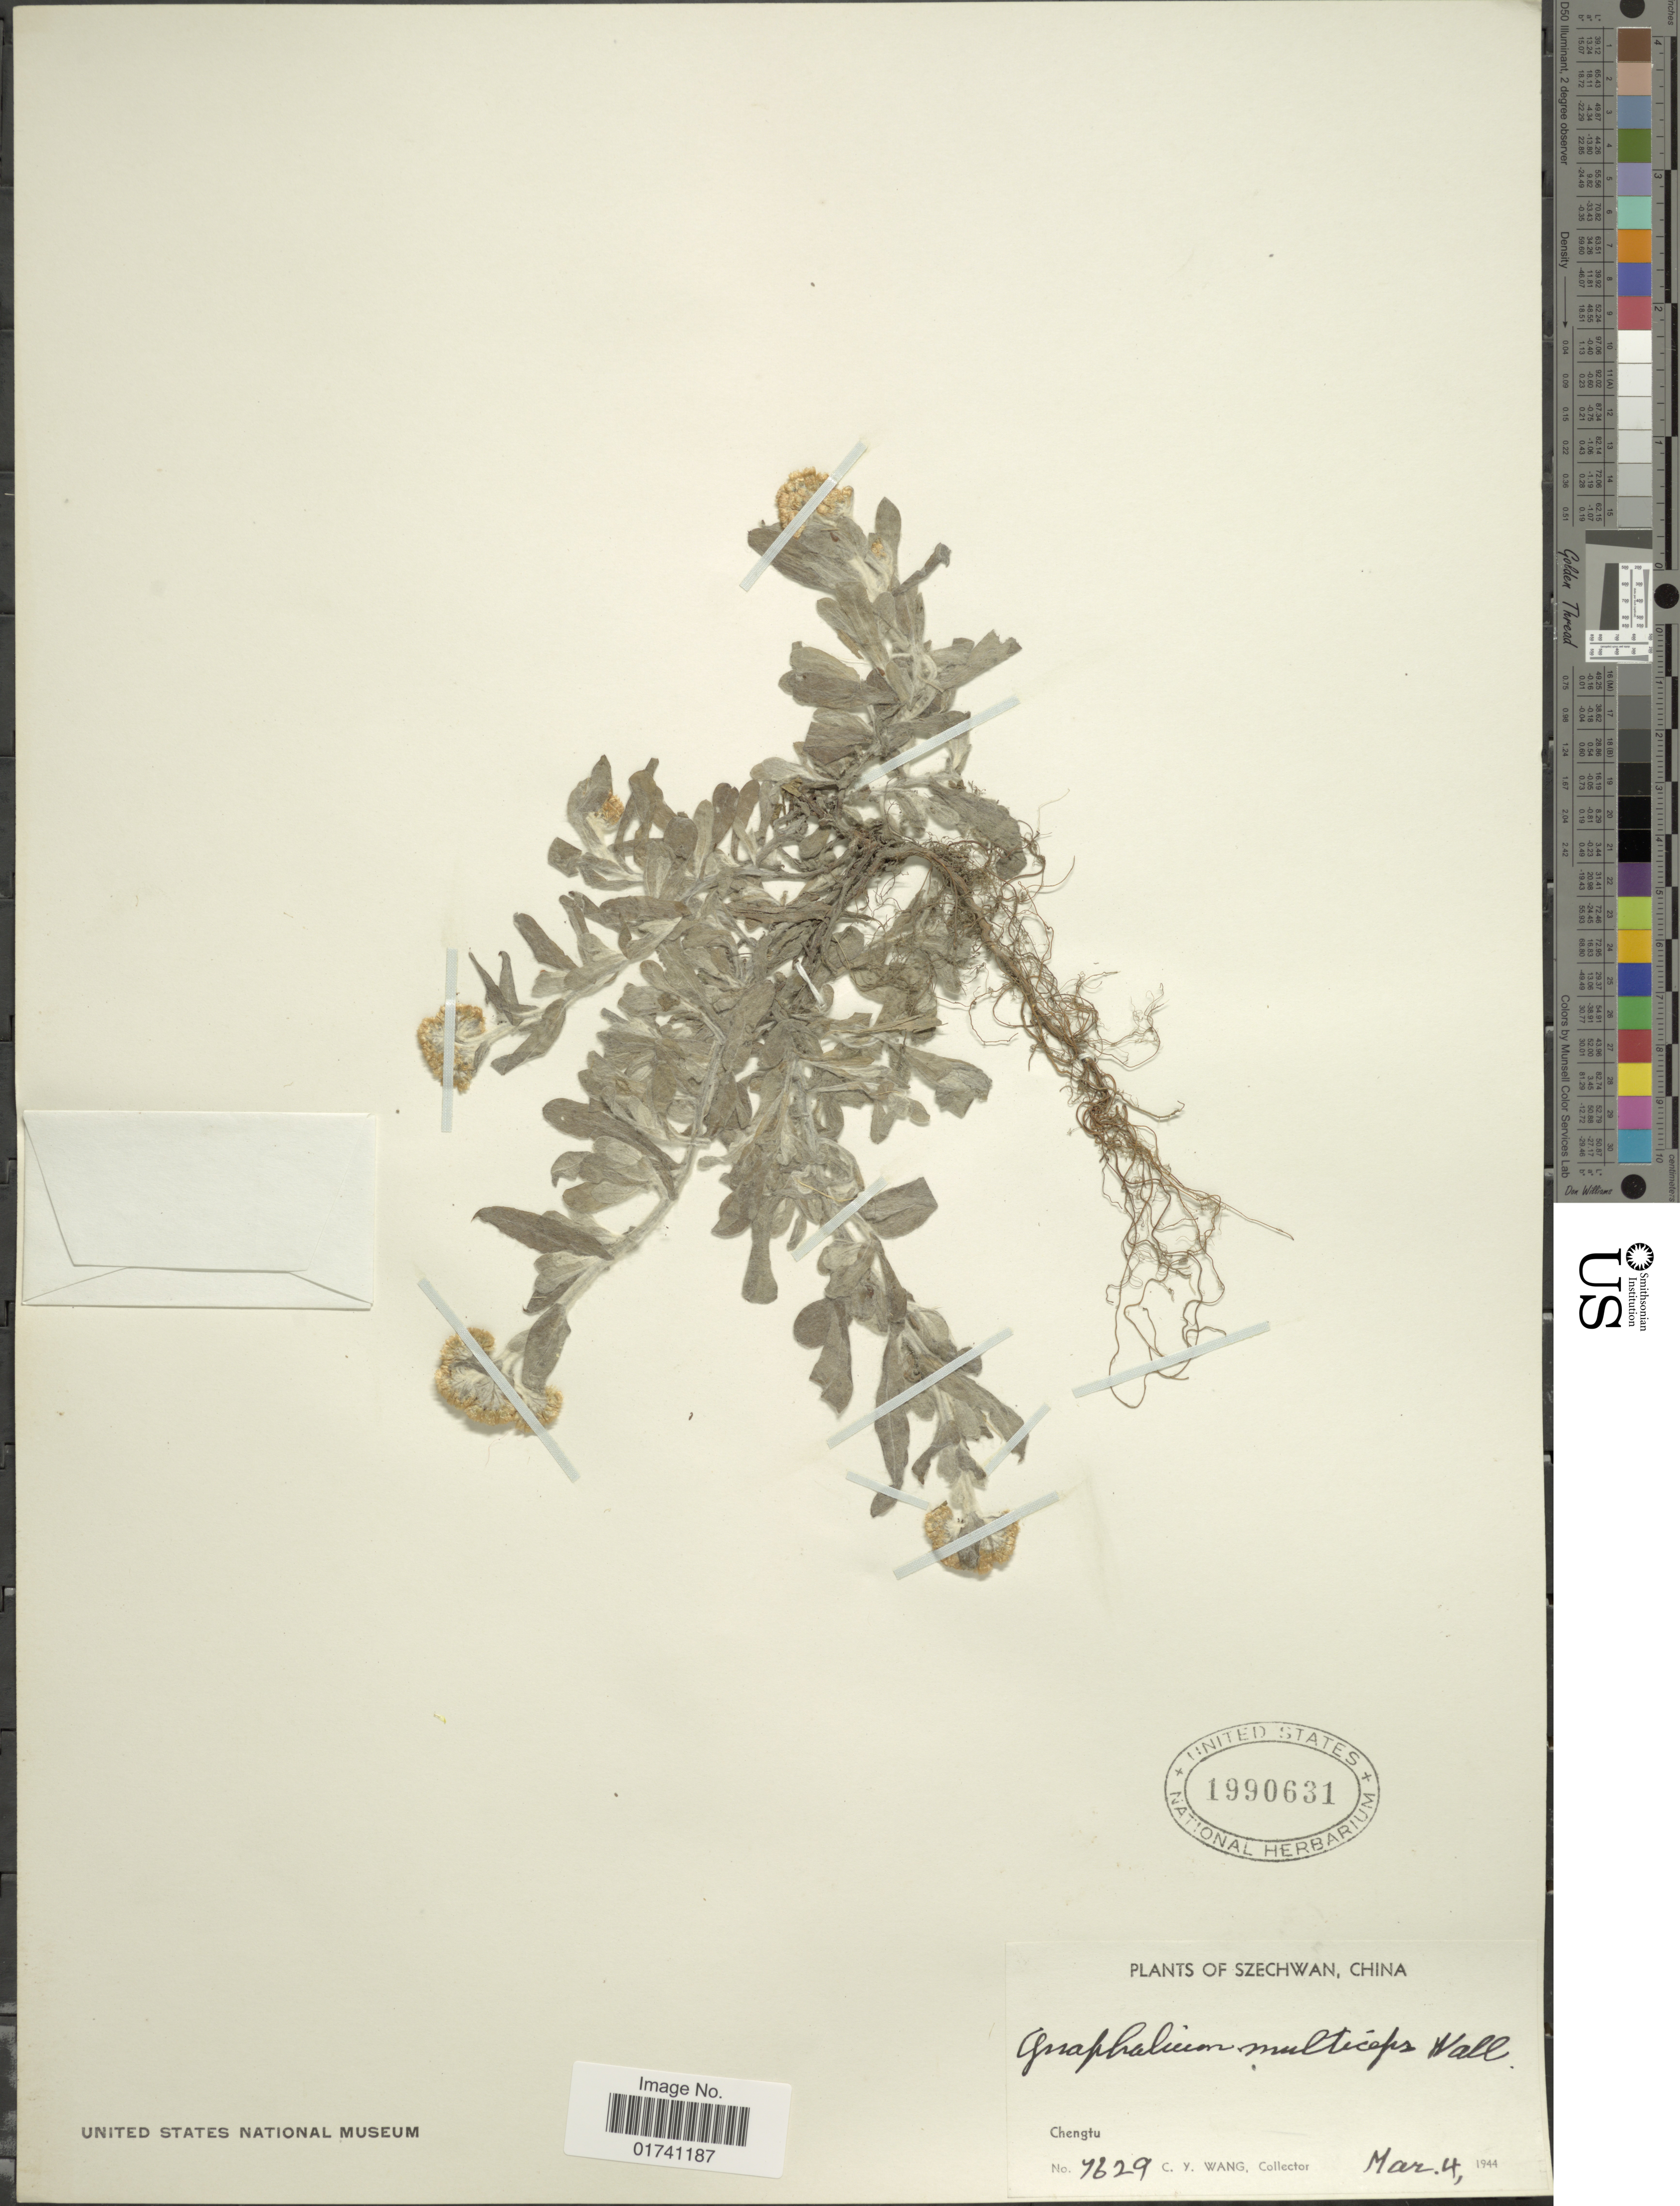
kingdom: Plantae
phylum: Tracheophyta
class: Magnoliopsida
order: Asterales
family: Asteraceae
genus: Laphangium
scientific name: Laphangium affine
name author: (D. Don) Tzvelev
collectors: C. y. Wang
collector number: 7629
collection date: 1944-03-04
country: China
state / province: Sichuan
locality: Chengtu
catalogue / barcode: US 1990631